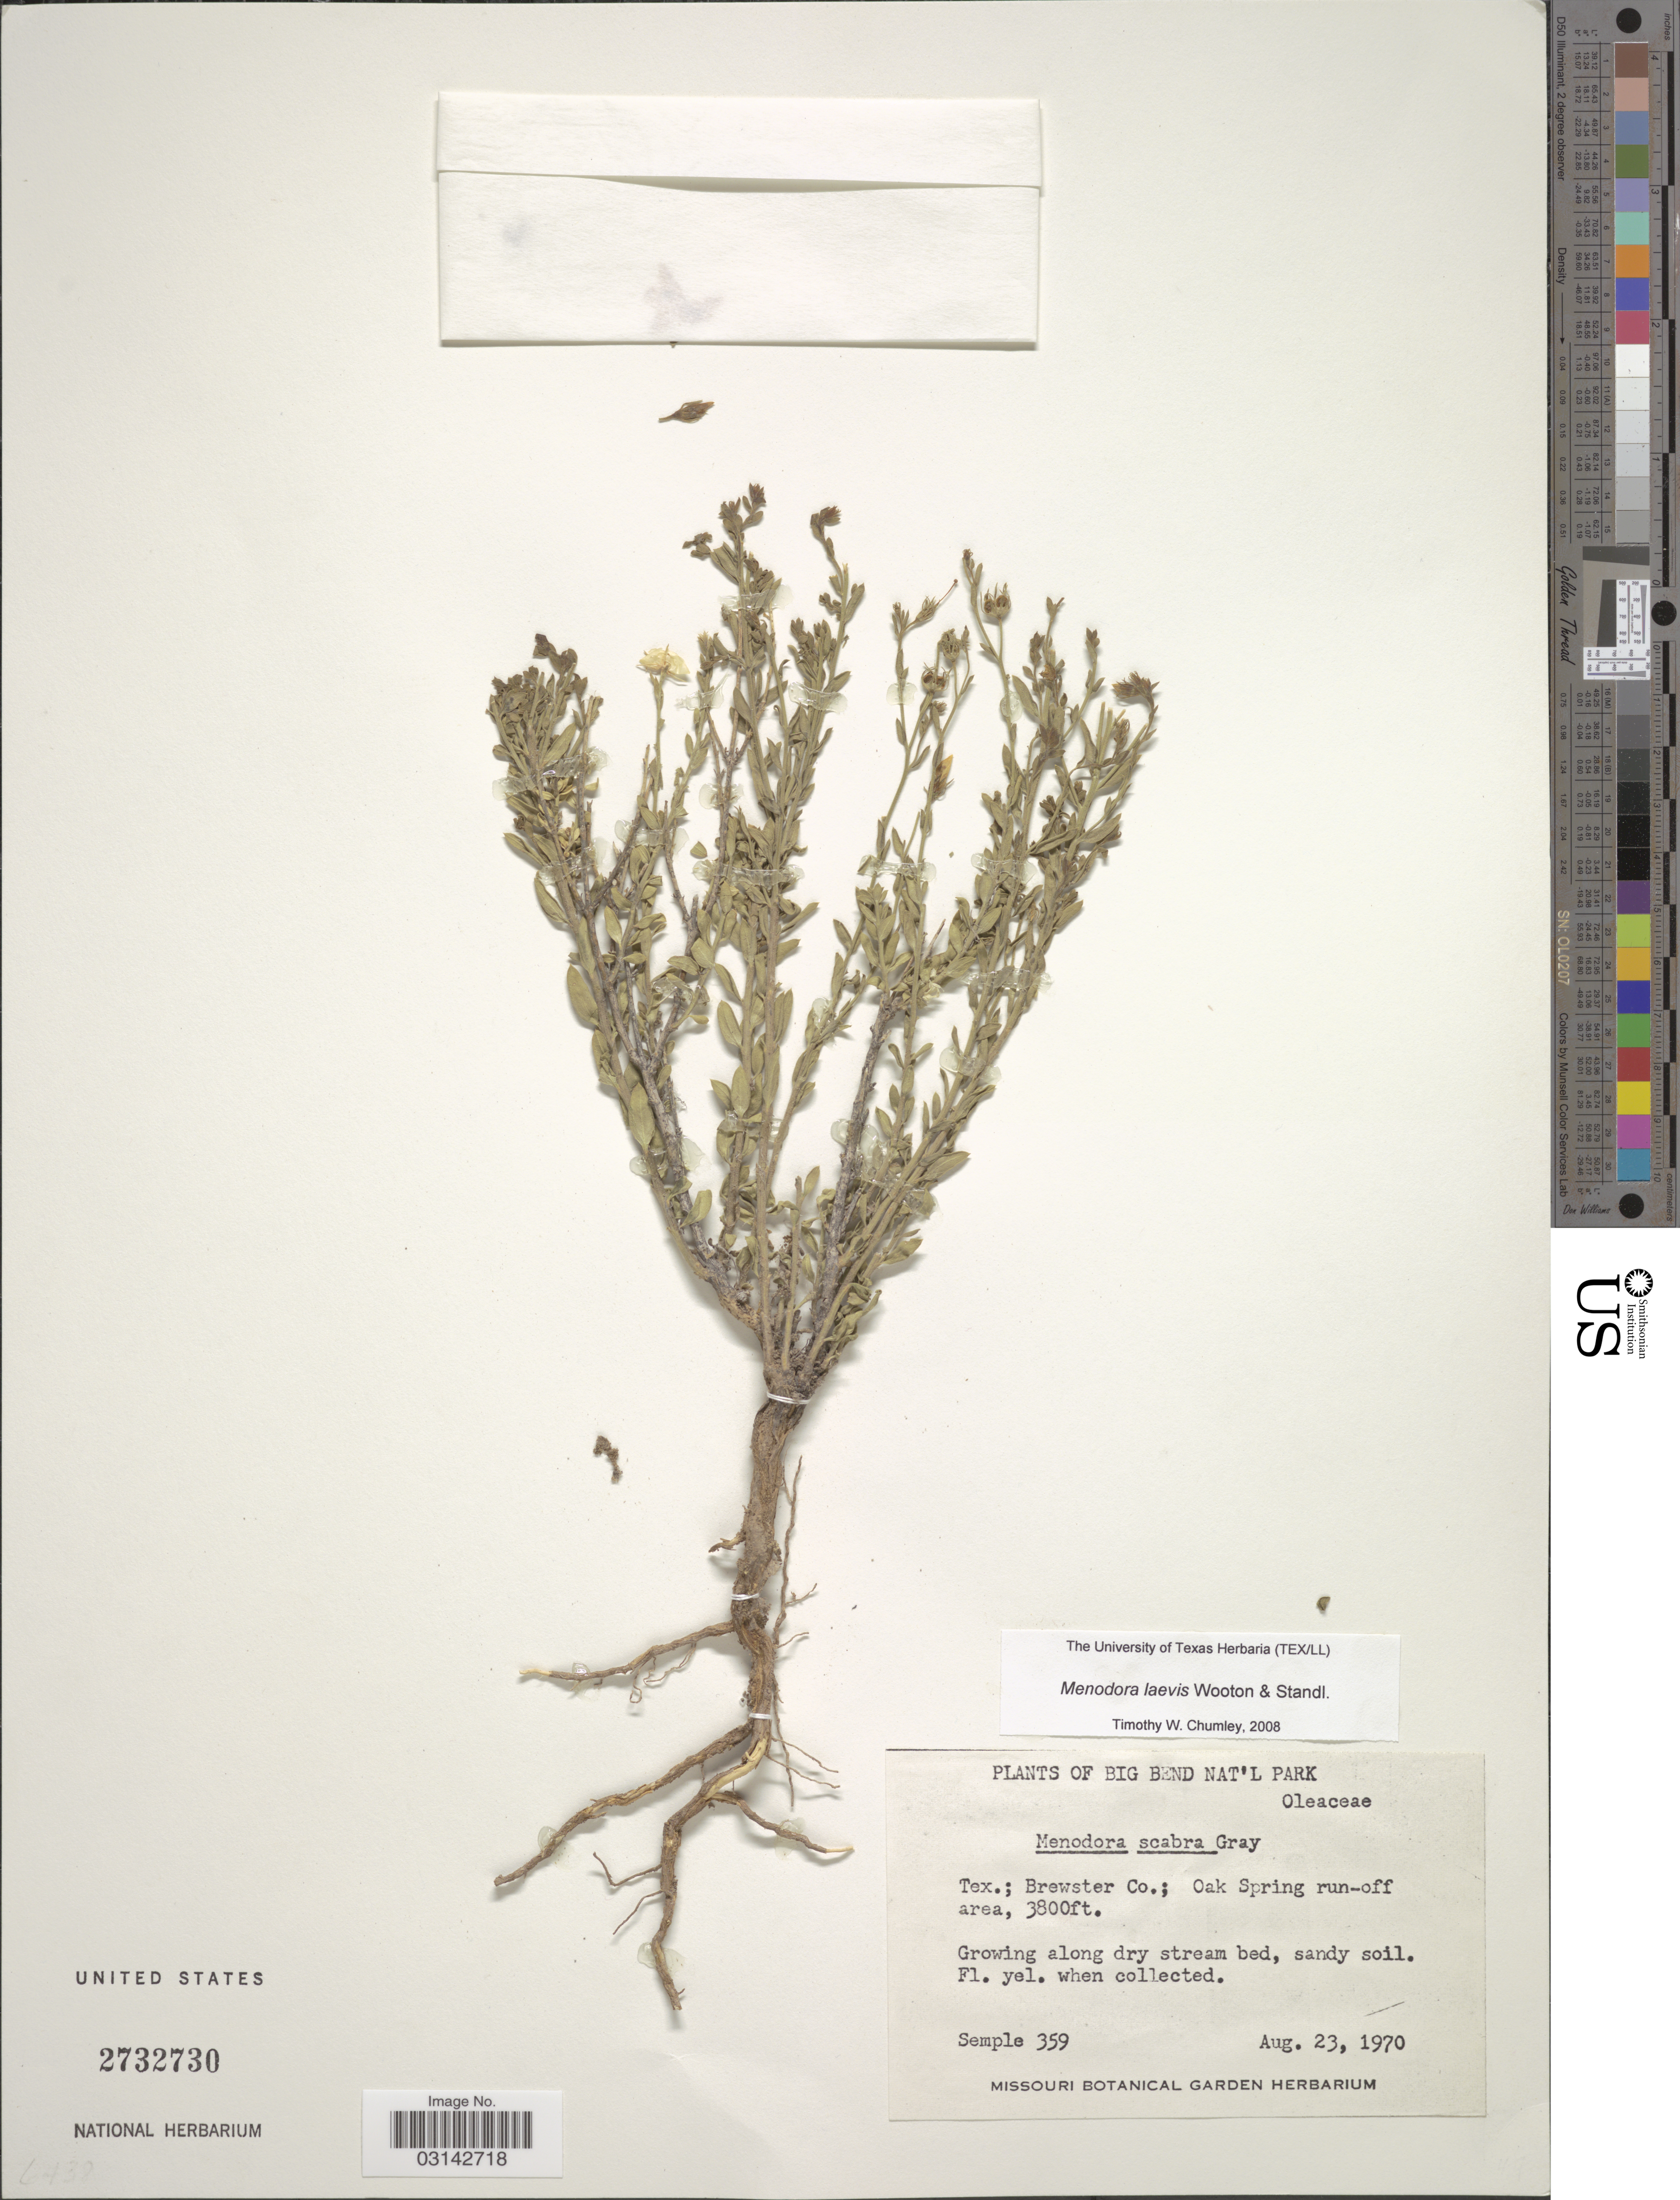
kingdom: Plantae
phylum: Tracheophyta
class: Magnoliopsida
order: Lamiales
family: Oleaceae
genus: Menodora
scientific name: Menodora laevis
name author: Wooton & Standl.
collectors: Semple, --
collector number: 359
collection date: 1970-08-23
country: United States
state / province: Texas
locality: Big Bend Nat'l Park, Brewster Co.; Oak Spring run-off area.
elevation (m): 1158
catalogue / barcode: US 2732730